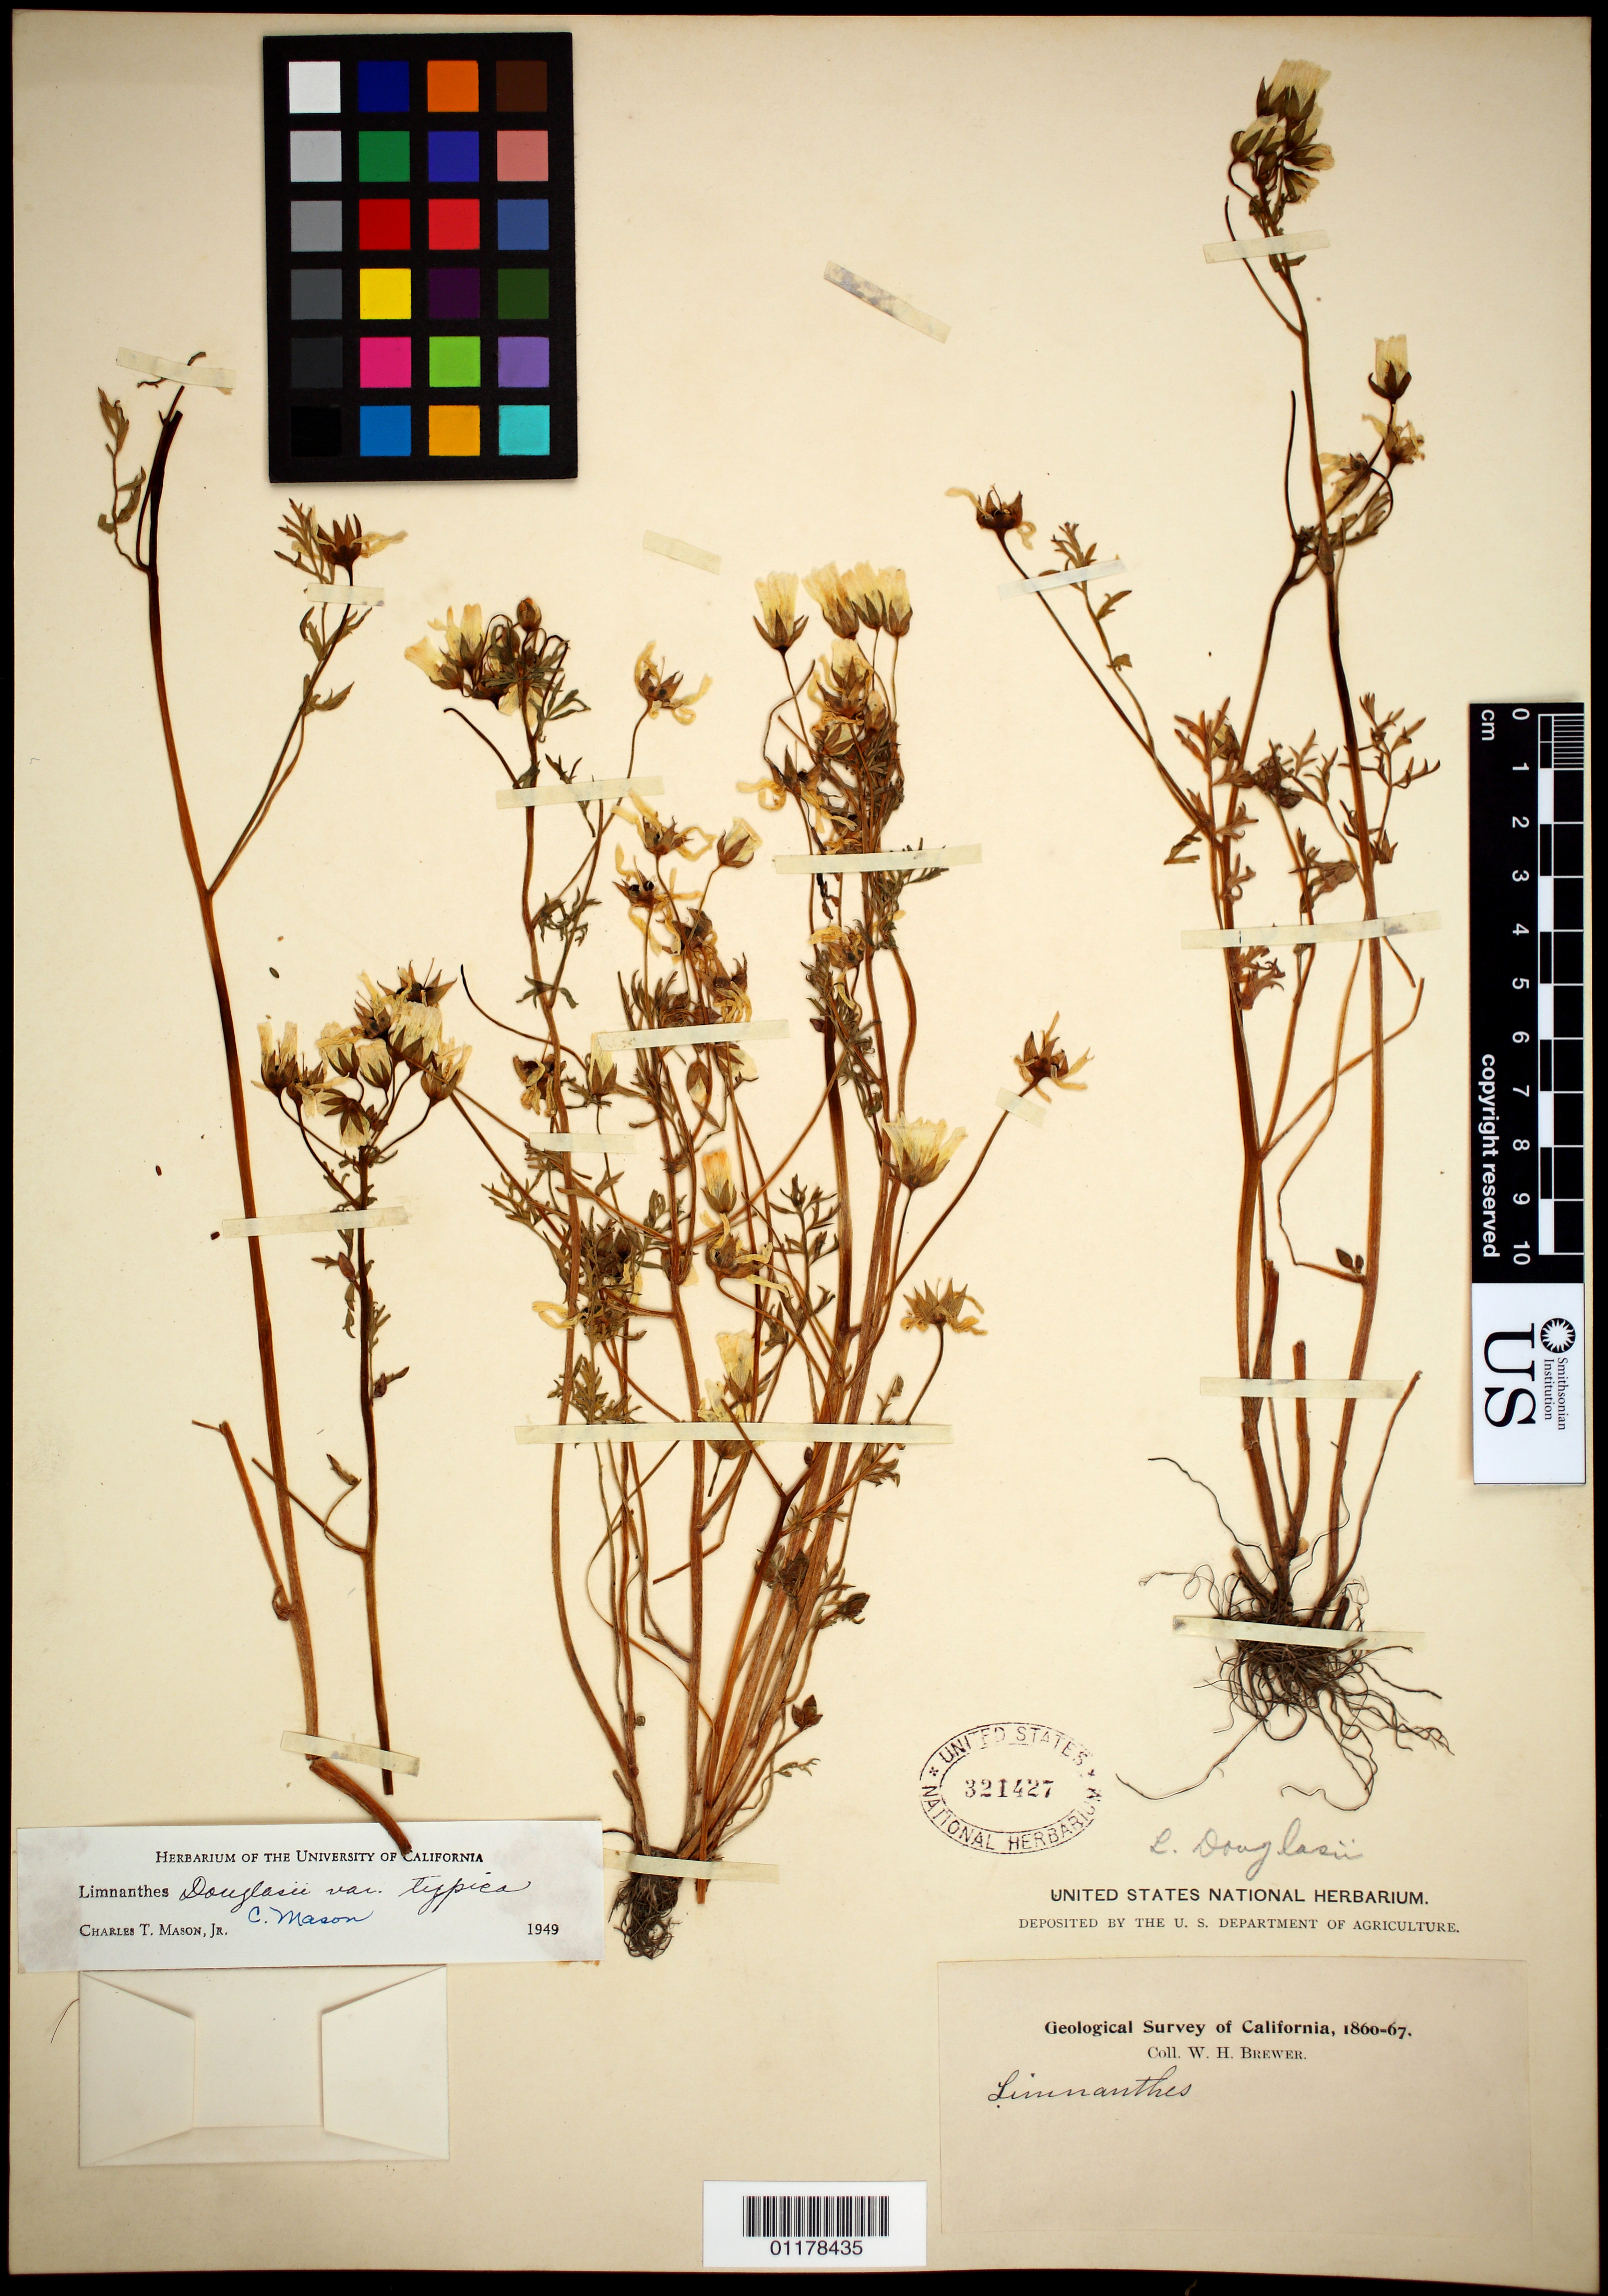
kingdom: Plantae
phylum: Tracheophyta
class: Magnoliopsida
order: Brassicales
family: Limnanthaceae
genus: Limnanthes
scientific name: Limnanthes douglasii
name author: R. Br.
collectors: W. H. Brewer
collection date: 1860/1867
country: United States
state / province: California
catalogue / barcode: US 321427